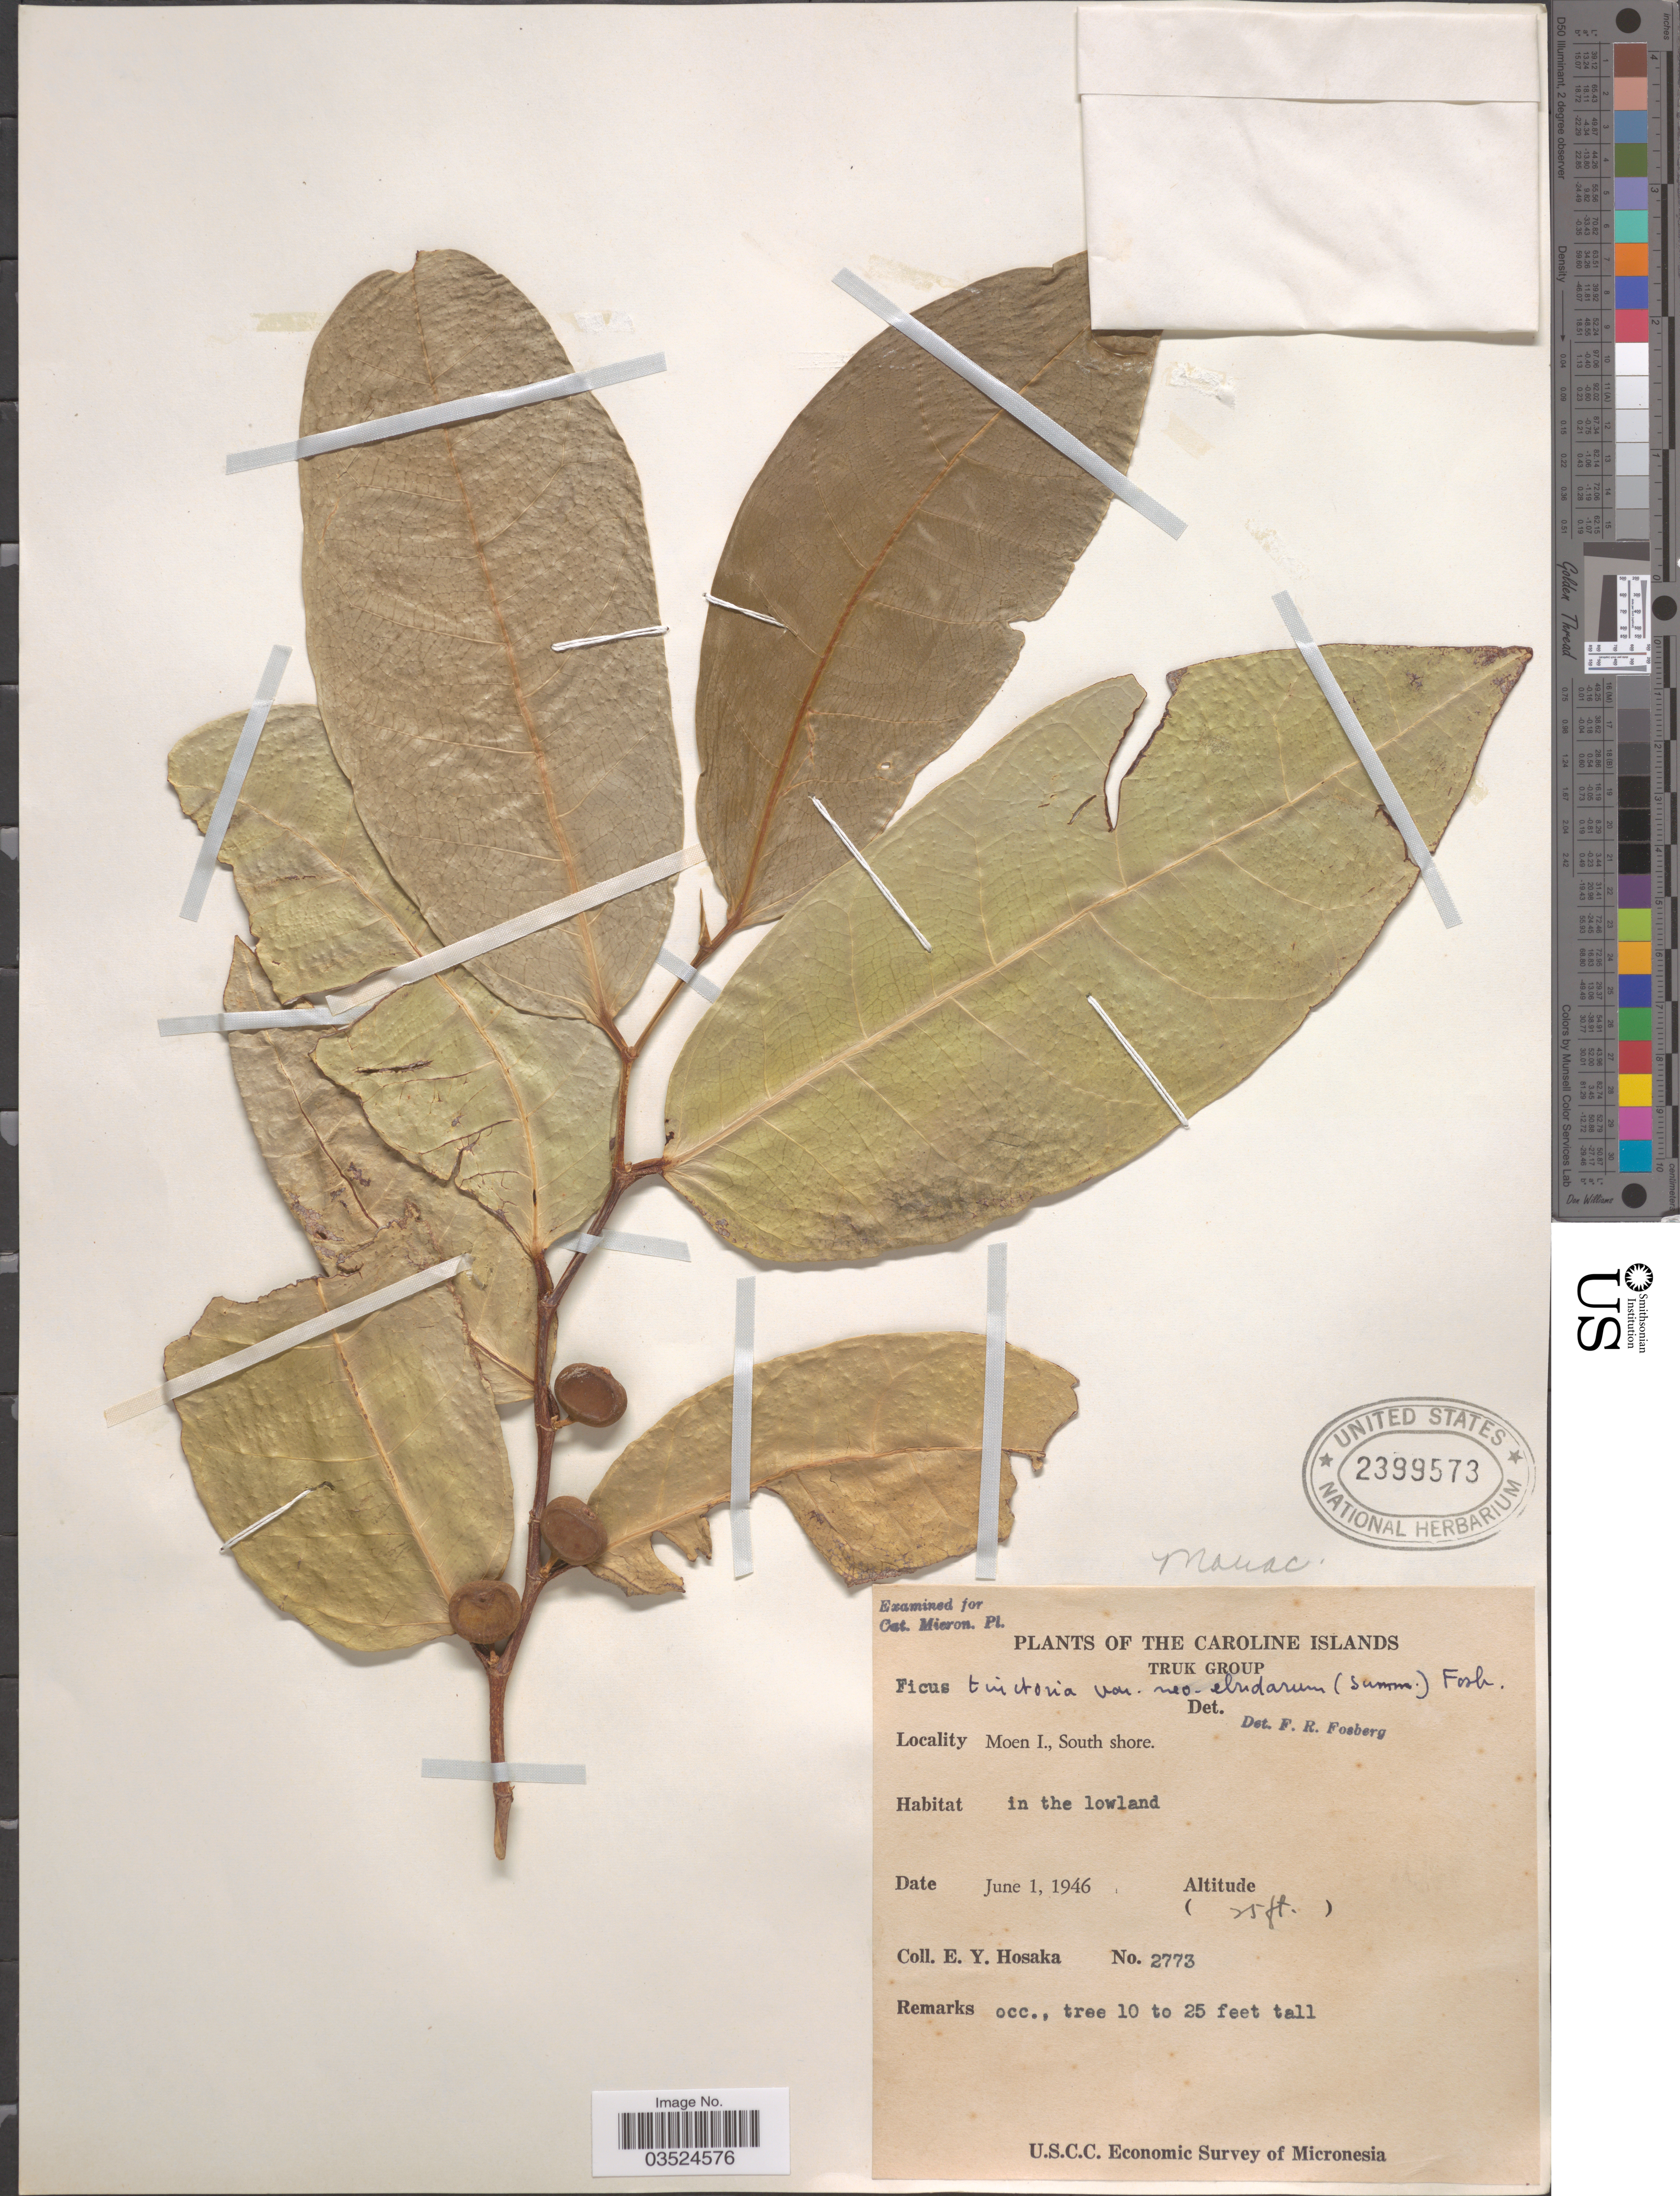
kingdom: Plantae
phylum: Tracheophyta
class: Magnoliopsida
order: Rosales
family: Moraceae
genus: Ficus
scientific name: Ficus tinctoria var. neoebudarum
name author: (Summerh.) Fosberg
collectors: E. Y. Hosaka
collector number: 2773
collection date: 1946-06-01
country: Micronesia, Federated States of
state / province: Truk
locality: The Caroline Islands. Truk Group. Moen I., South shore.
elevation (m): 8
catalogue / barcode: US 2399573